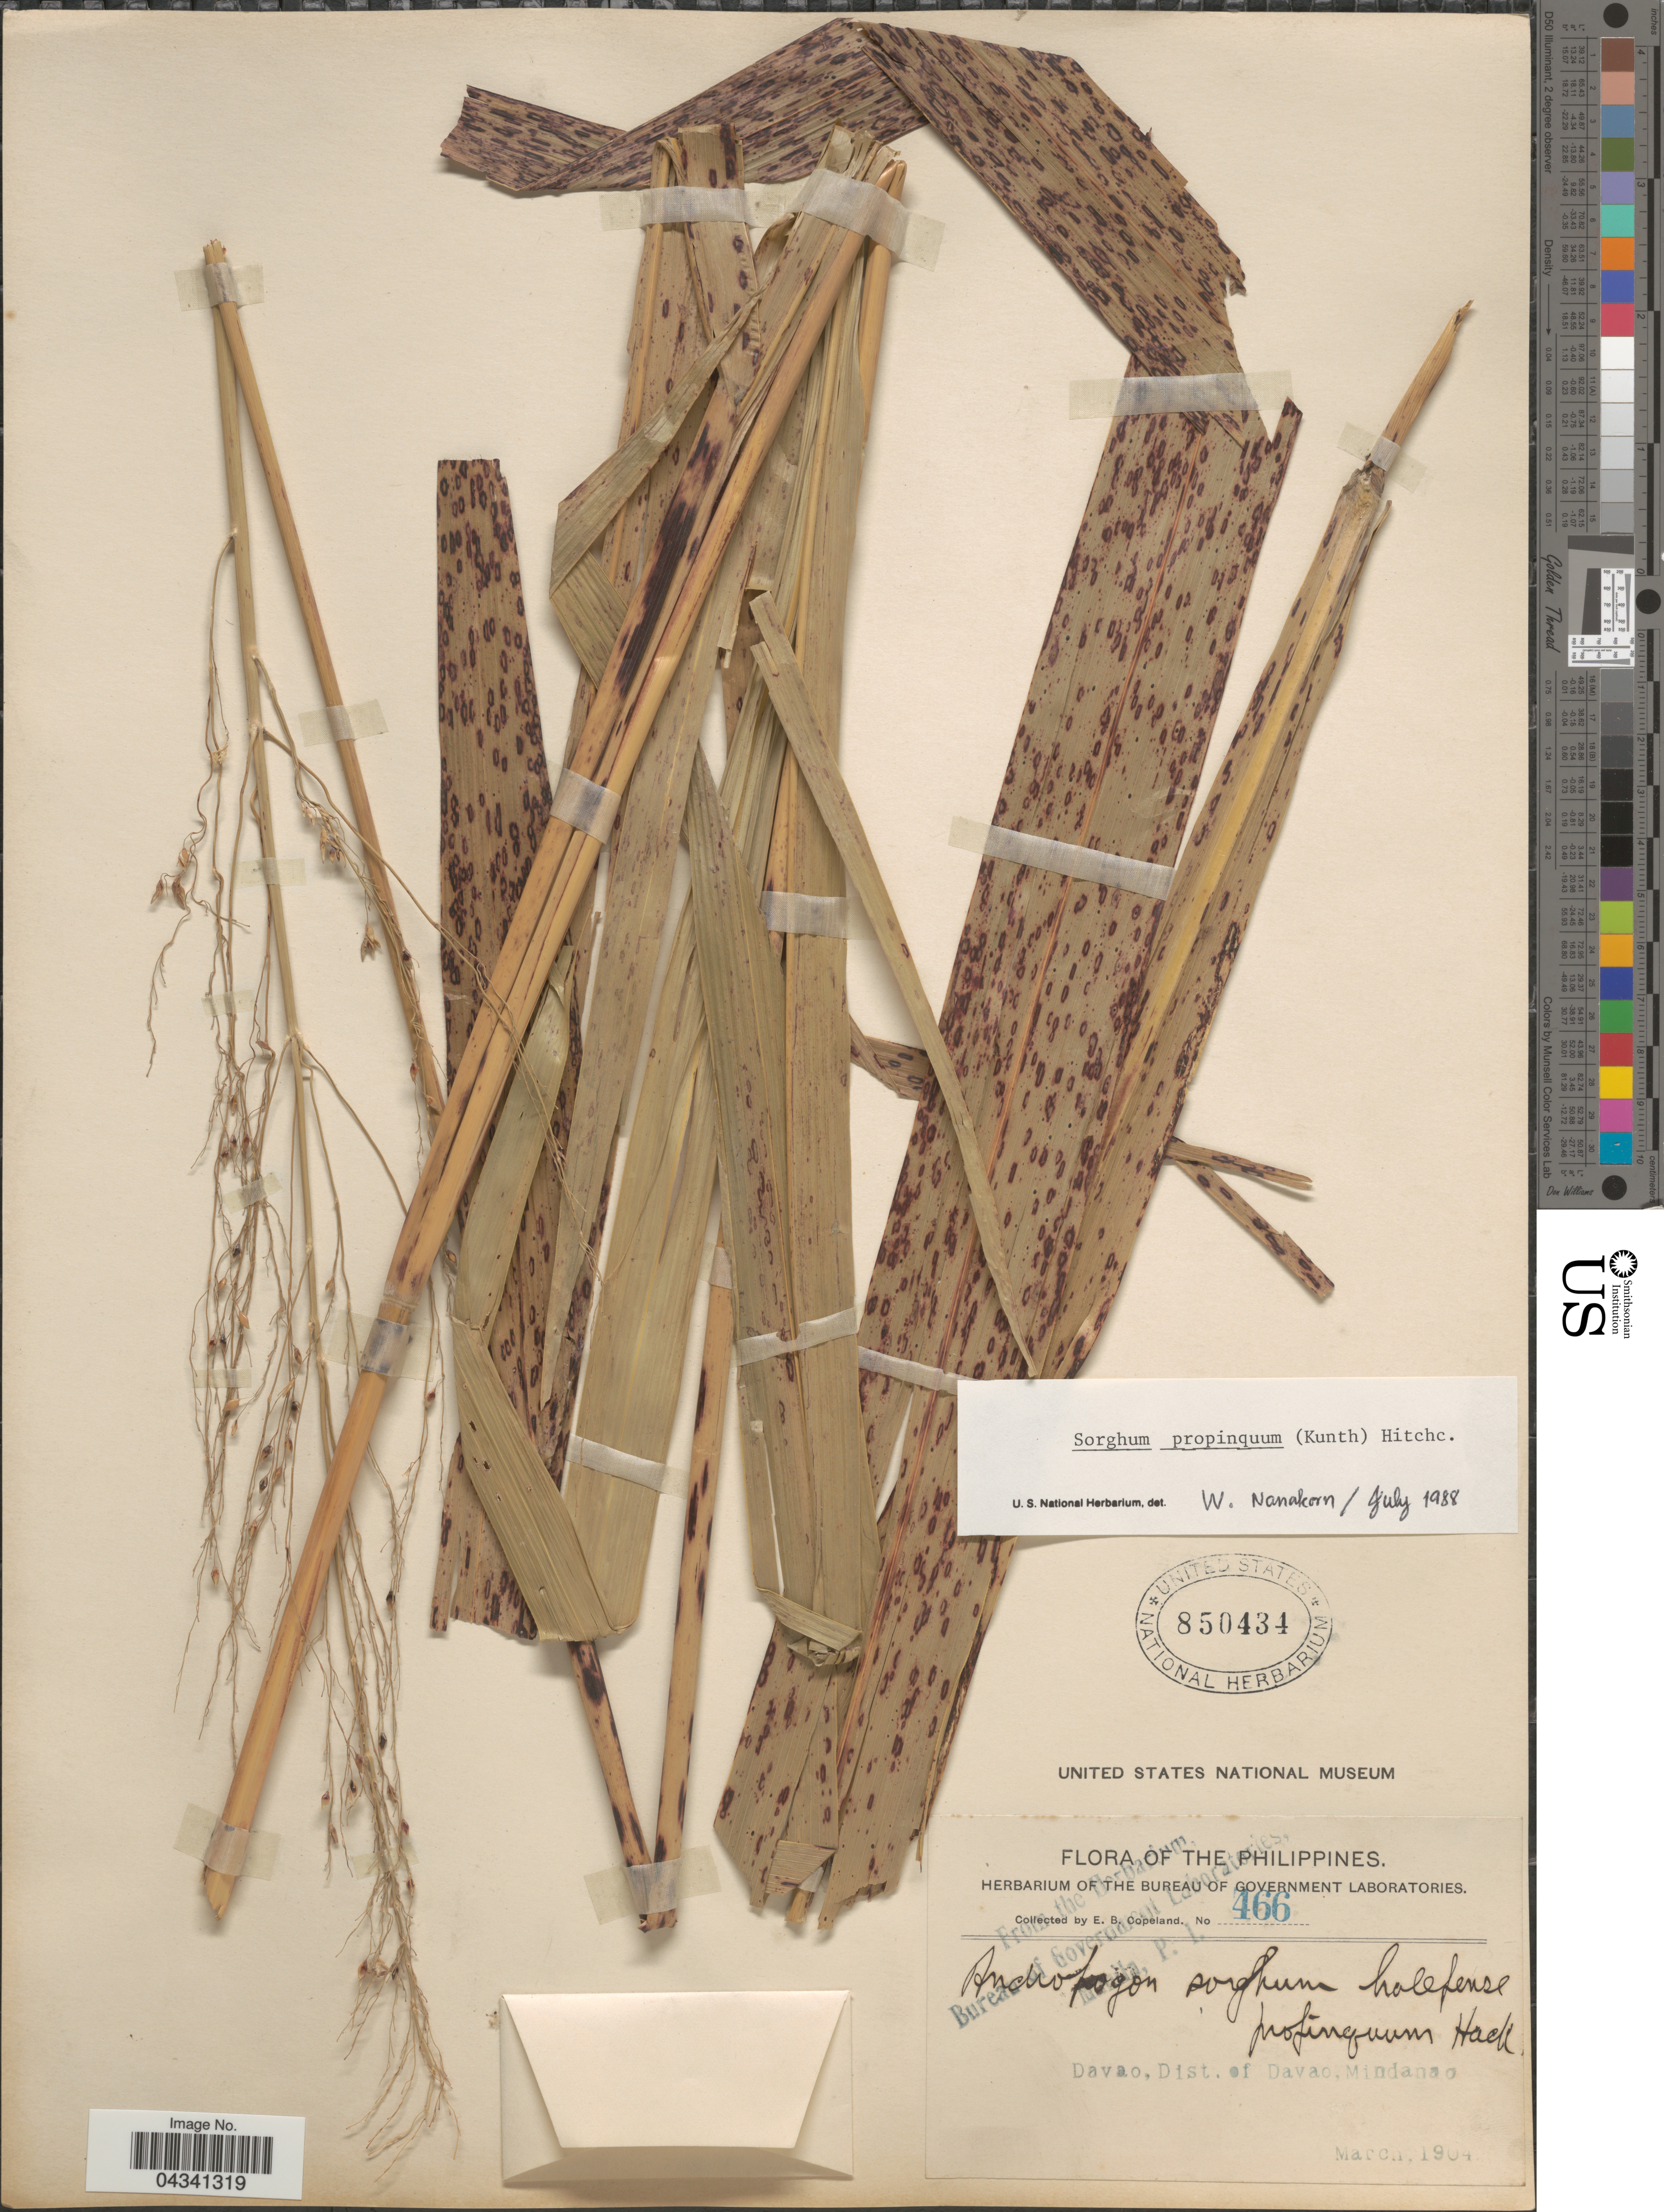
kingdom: Plantae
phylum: Tracheophyta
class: Liliopsida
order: Poales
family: Poaceae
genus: Sorghum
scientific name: Sorghum propinquum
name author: (Kunth) Hitchc.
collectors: E. B. Copeland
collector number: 466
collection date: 1904-03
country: Philippines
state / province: Davao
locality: Dist. of Davao, Mindanao.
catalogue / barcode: US 850434